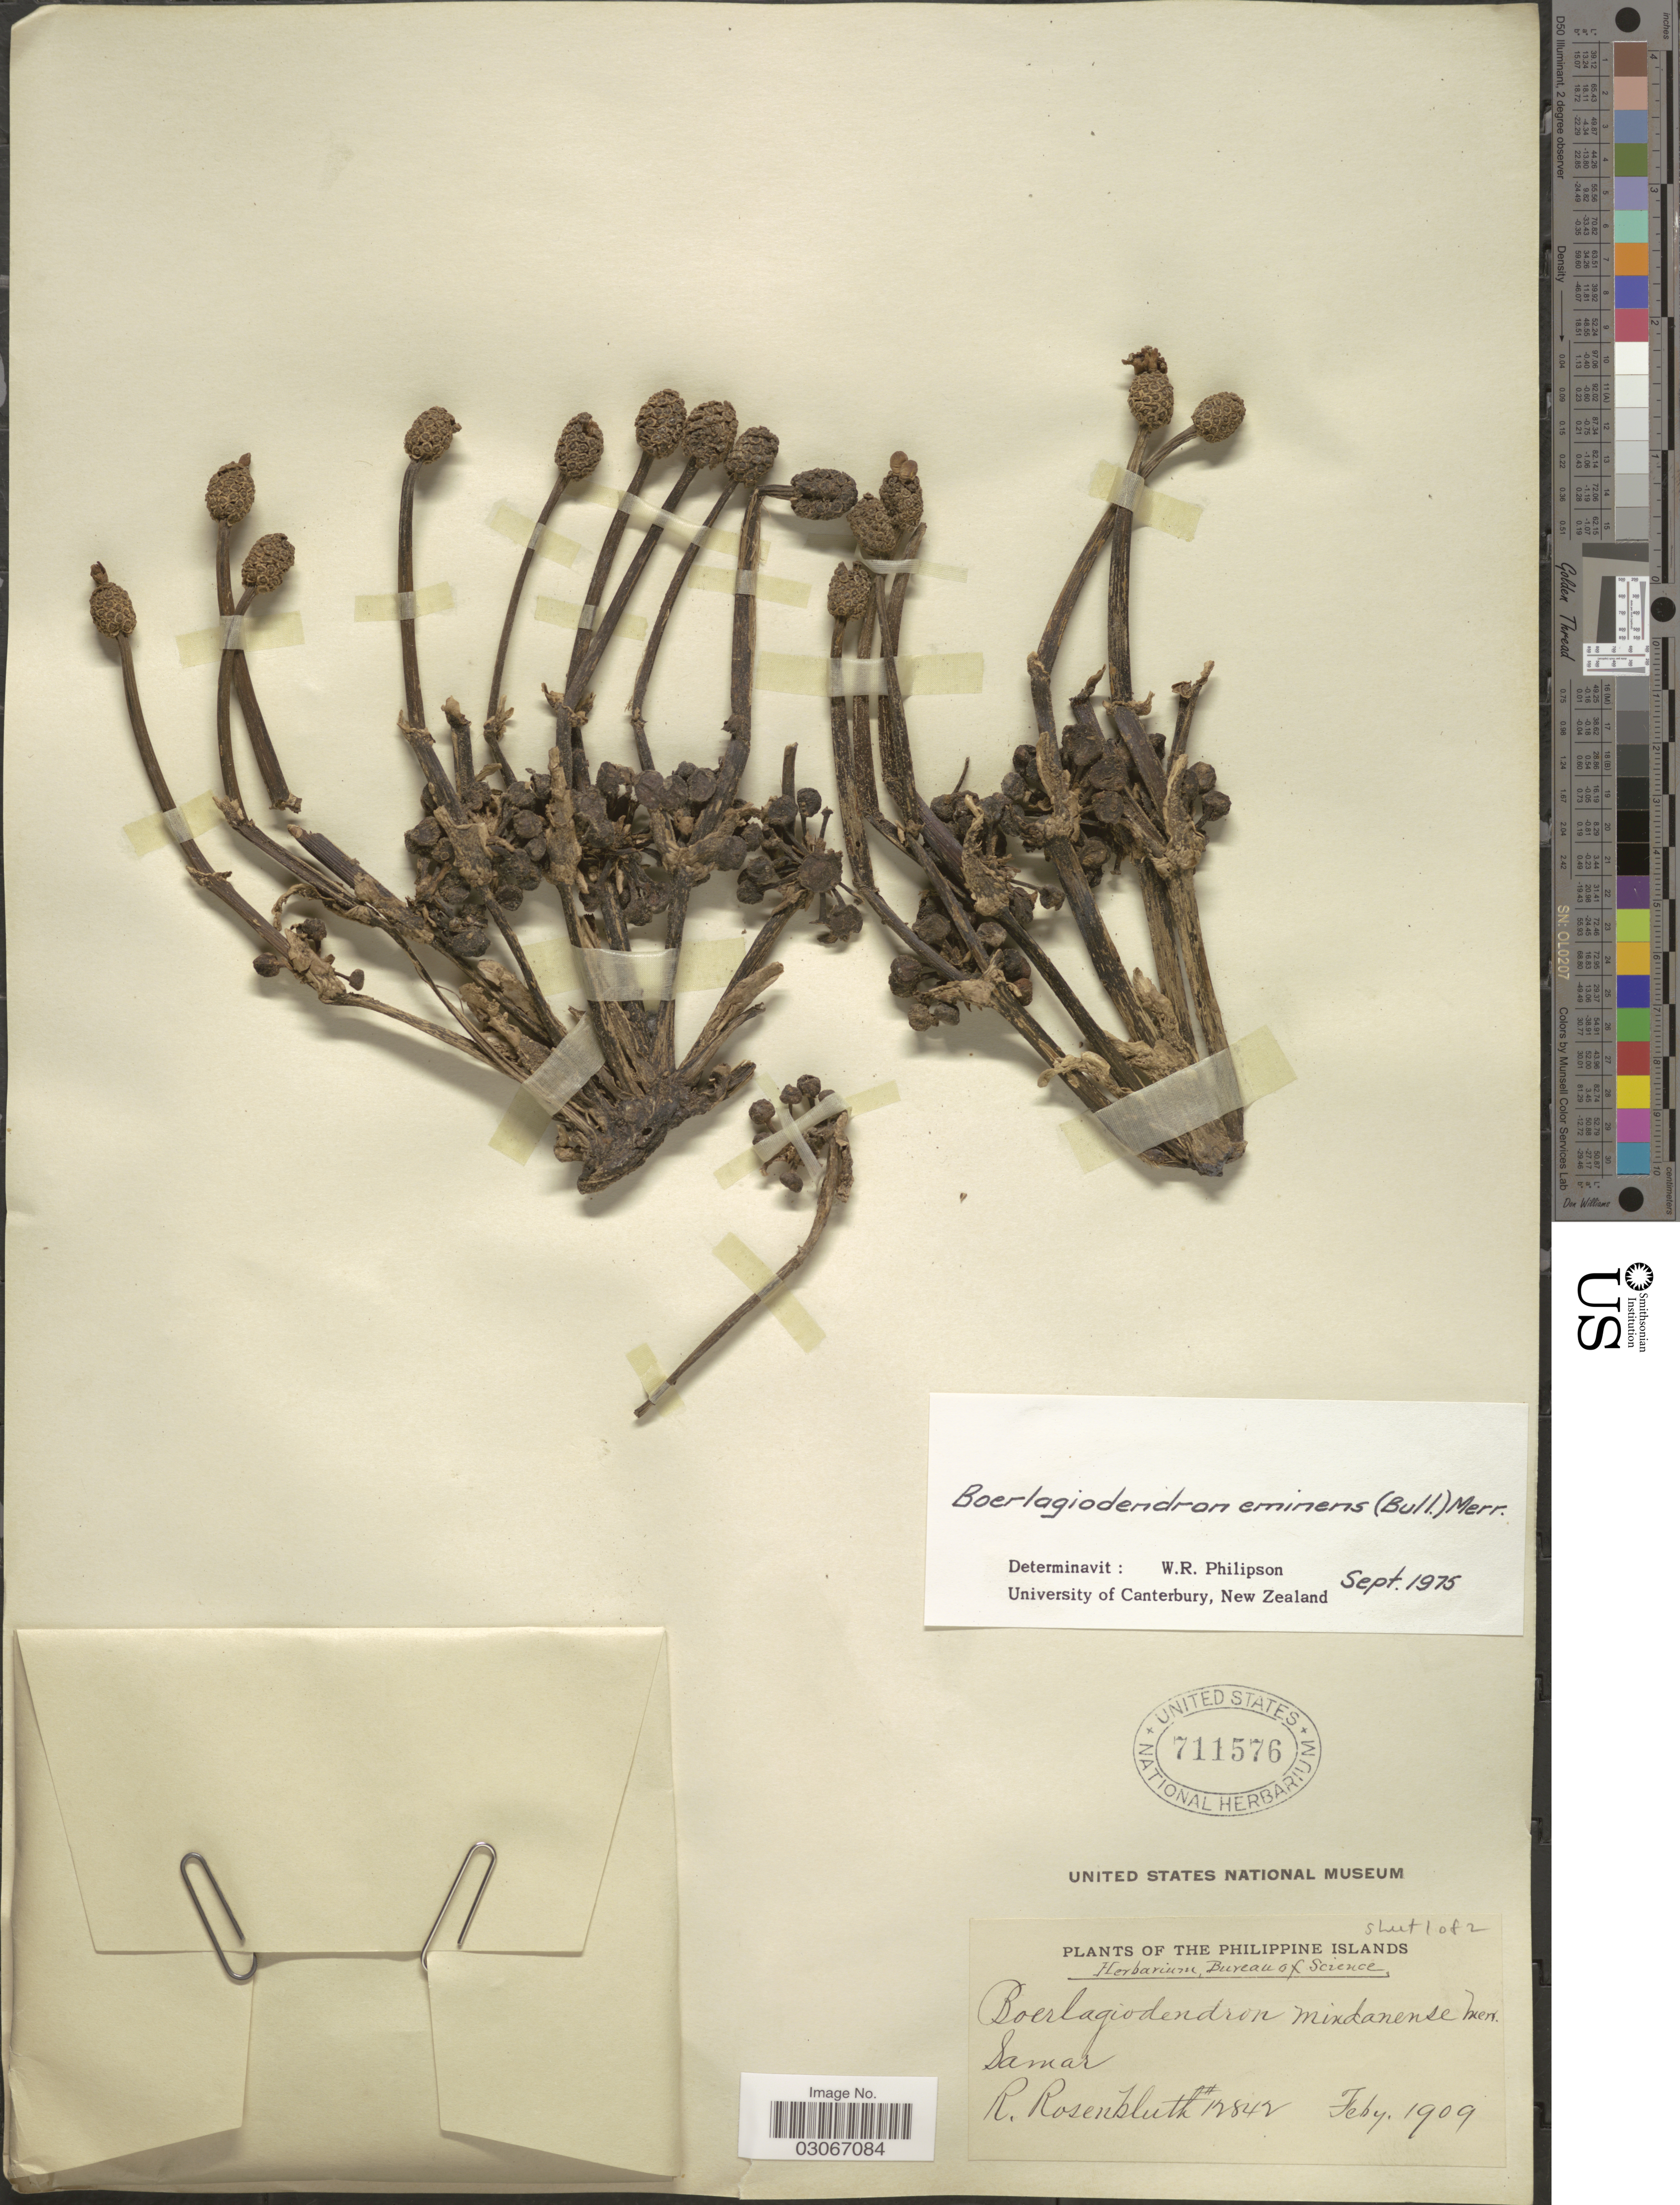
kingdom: Plantae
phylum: Tracheophyta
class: Magnoliopsida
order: Apiales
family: Araliaceae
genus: Osmoxylon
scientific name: Osmoxylon eminens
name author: (Bull) Philipson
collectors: R. Rosenbluth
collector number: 12842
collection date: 1909-02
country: Philippines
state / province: Eastern Visayas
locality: Philippine Islands. Samar.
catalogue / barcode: US 711576